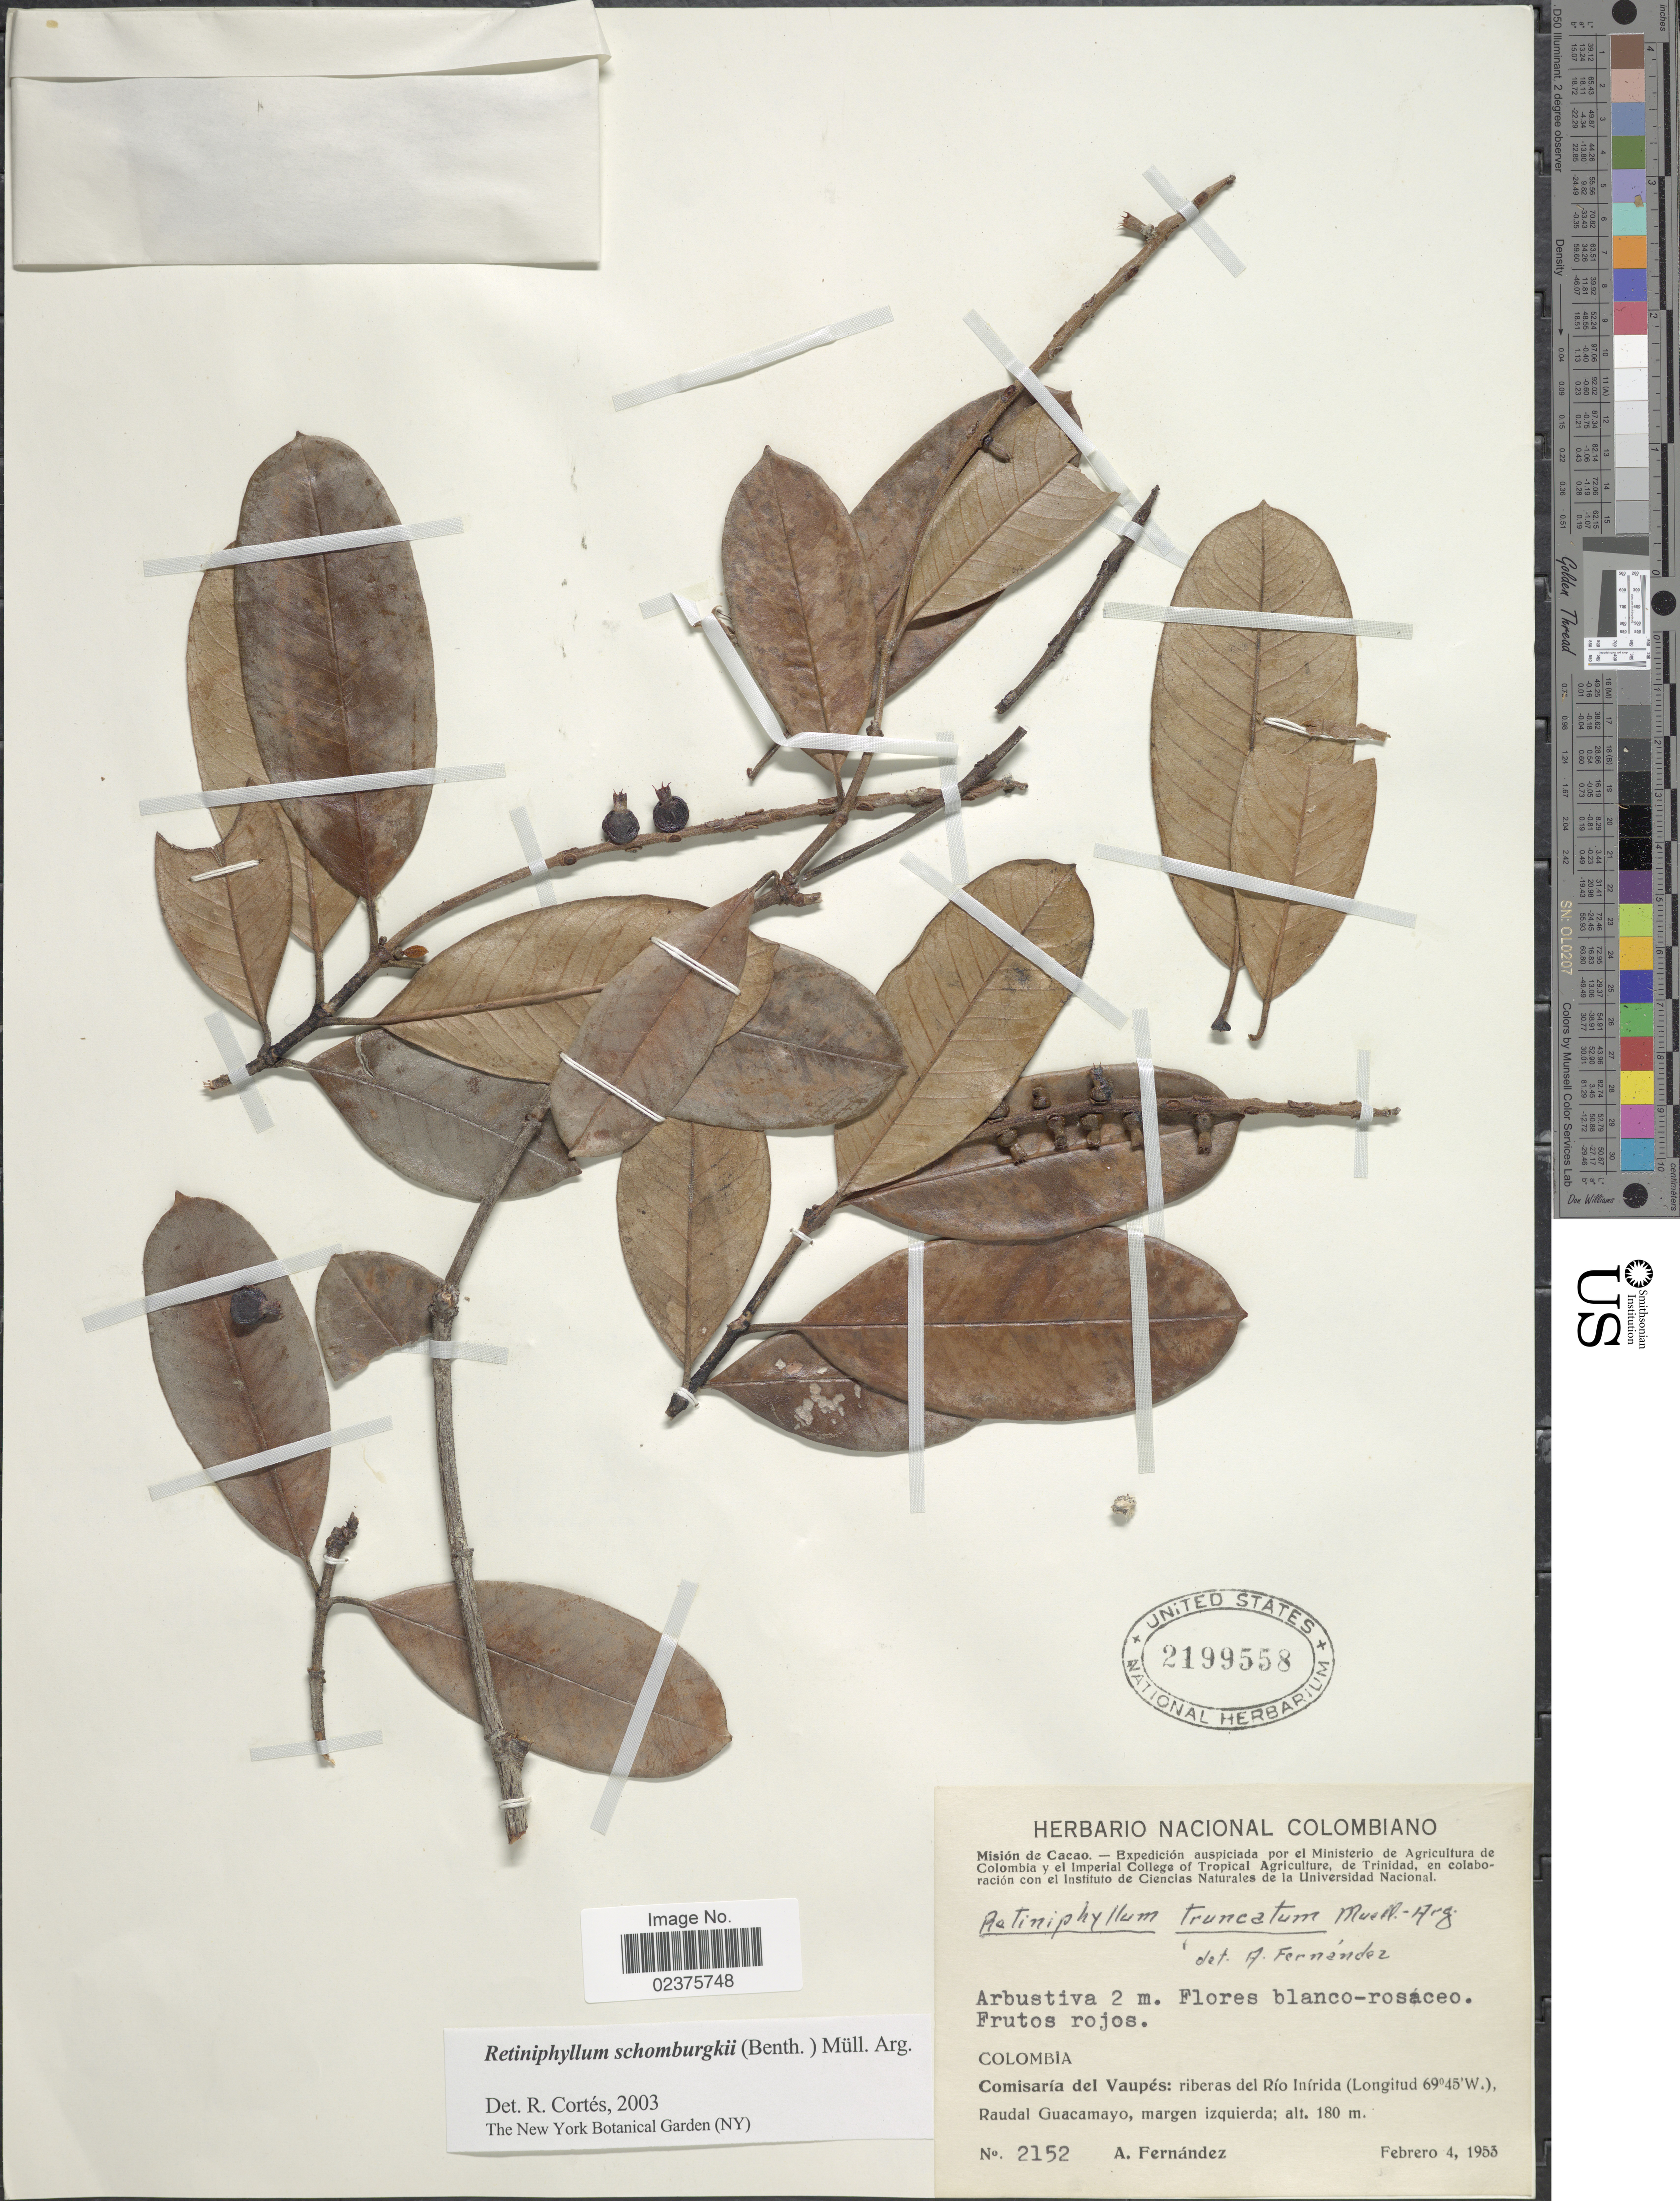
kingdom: Plantae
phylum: Tracheophyta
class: Magnoliopsida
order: Gentianales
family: Rubiaceae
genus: Retiniphyllum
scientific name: Retiniphyllum schomburgkii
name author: (Benth.) Müll. Arg.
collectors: A. Fernández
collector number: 2152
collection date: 1953-02-04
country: Colombia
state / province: Vaupés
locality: Comisaría del Vaupes: riberas del Río Inírida, Raudal Guacamayo, margen izquierda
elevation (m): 180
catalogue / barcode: US 2199558